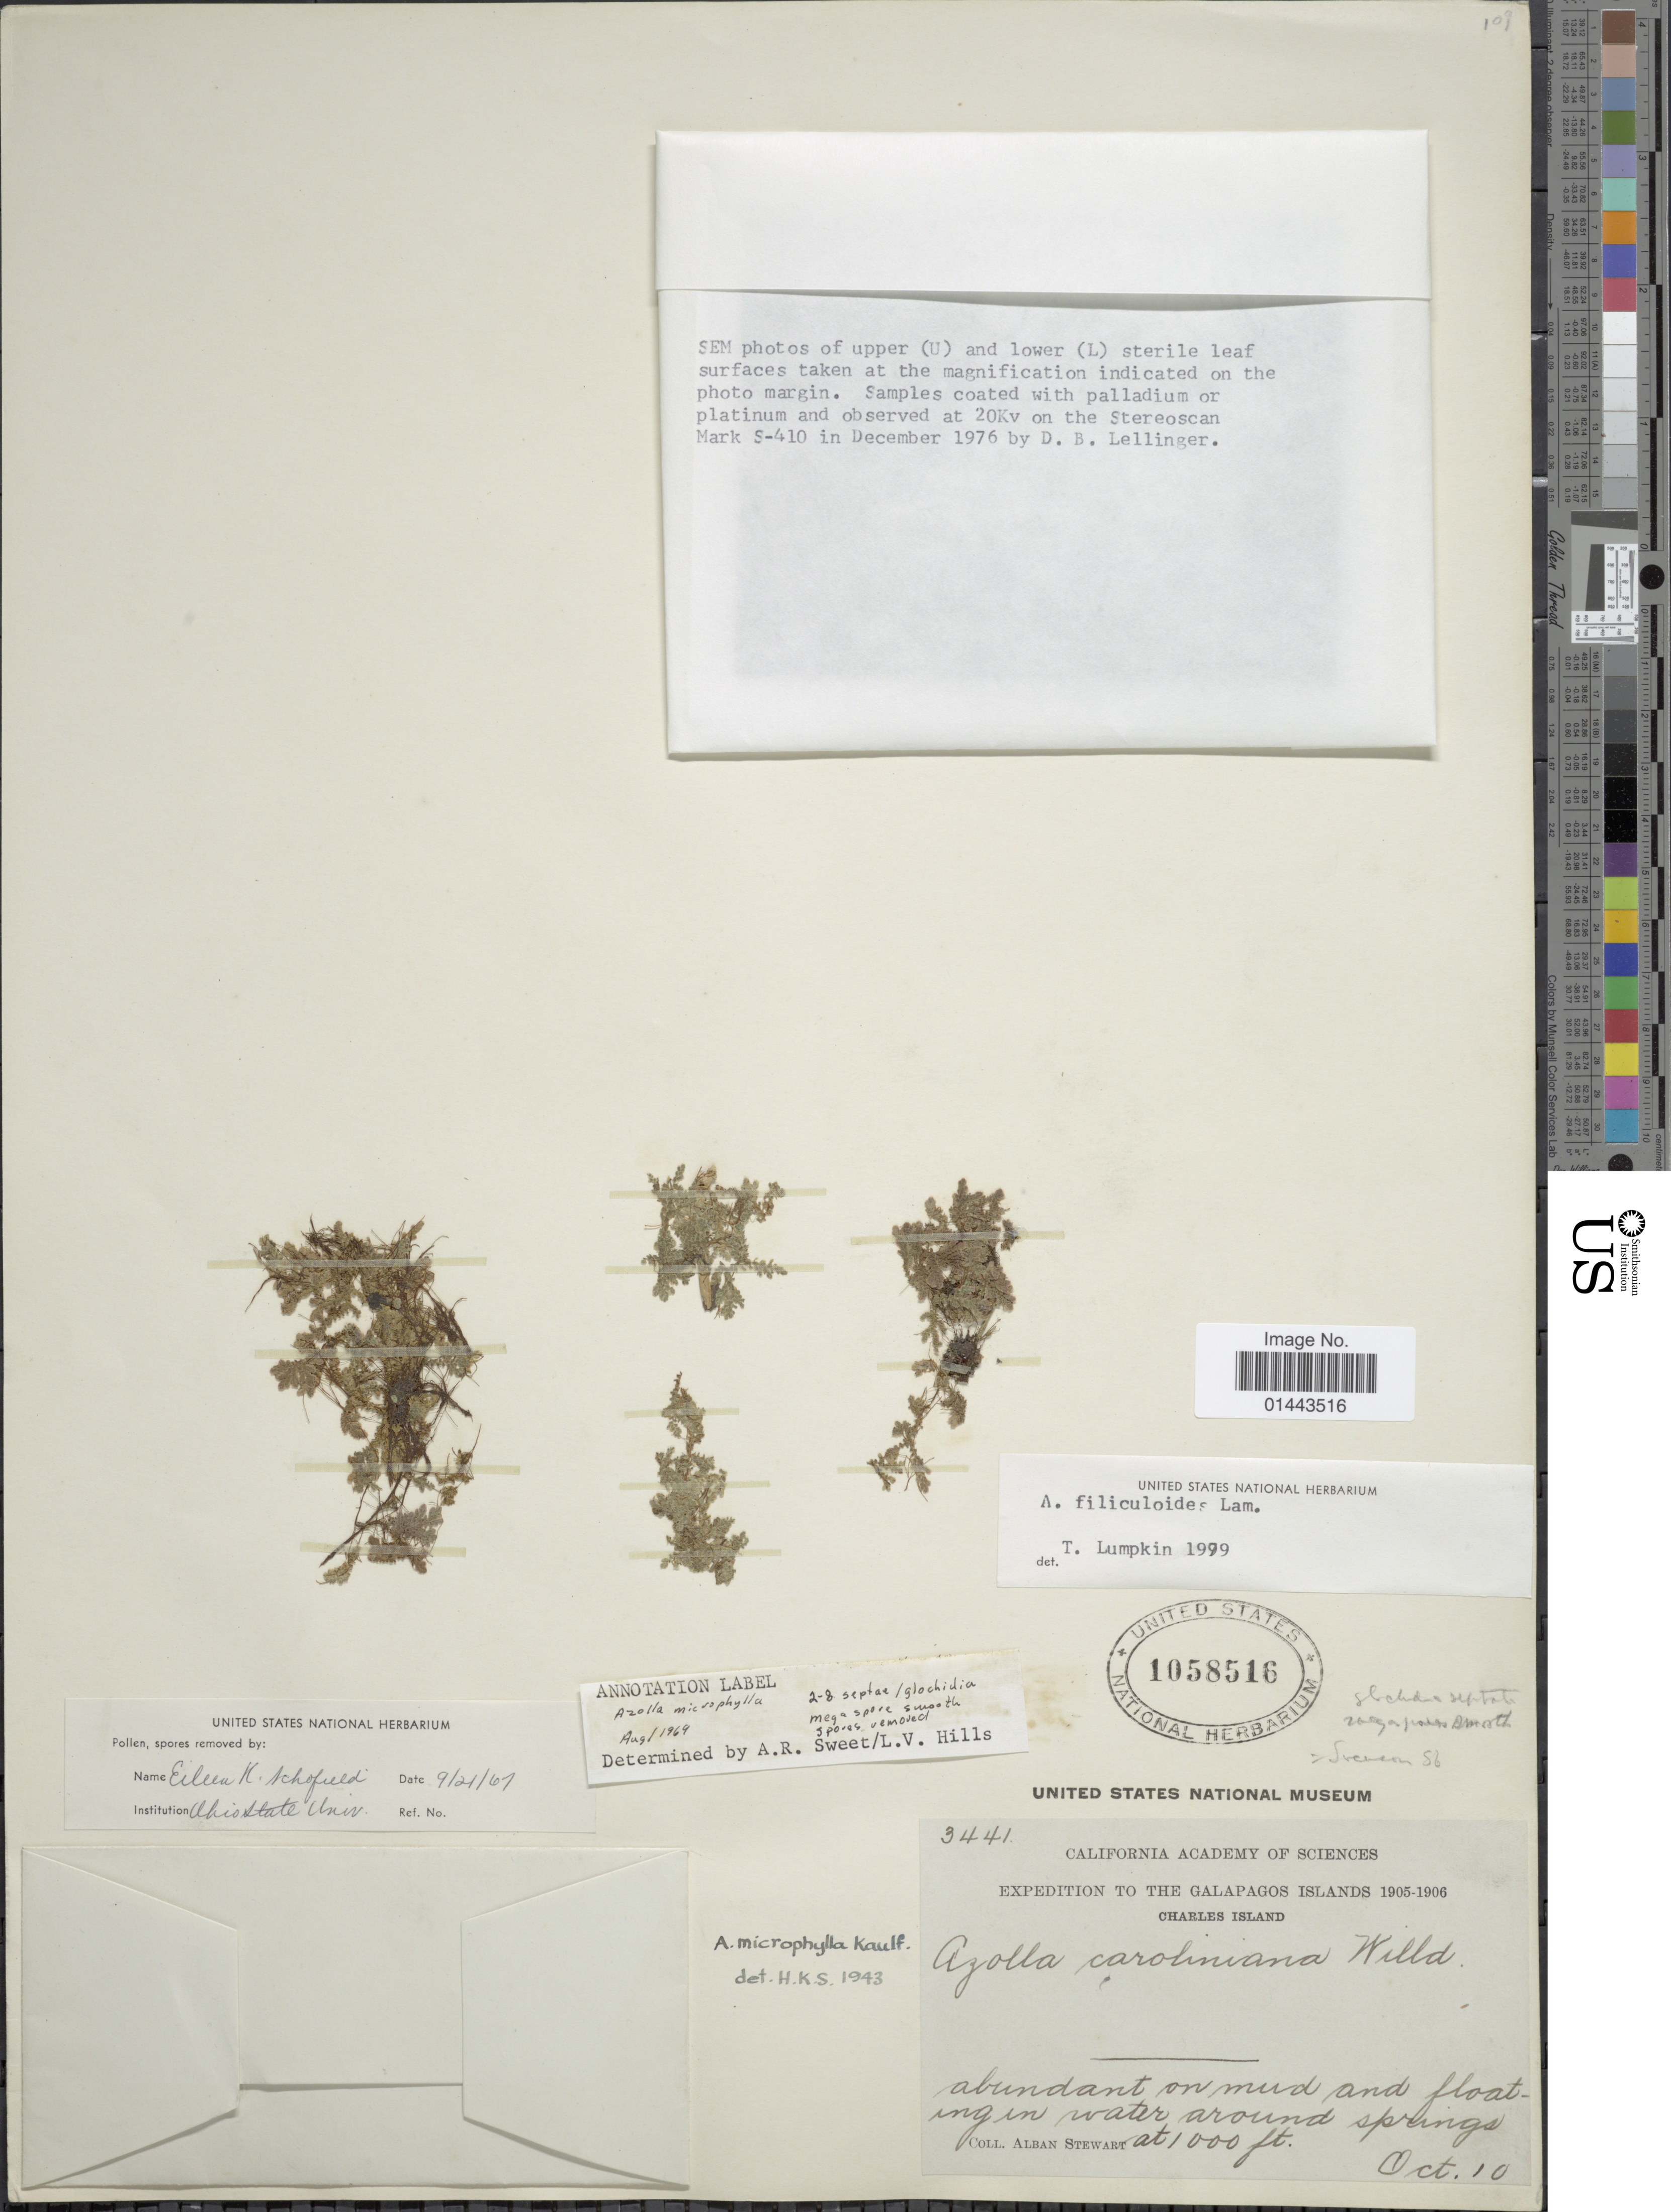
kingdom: Plantae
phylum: Tracheophyta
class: Polypodiopsida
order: Salviniales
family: Salviniaceae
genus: Azolla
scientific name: Azolla filiculoides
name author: Lam.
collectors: A. Stewart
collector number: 3441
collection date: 1905-10-10/1906-10-10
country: Ecuador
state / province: Colón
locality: Galapagos Island. Charles Island. Abundant on mud and floating in water around spring.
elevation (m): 305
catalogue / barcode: US 1058516